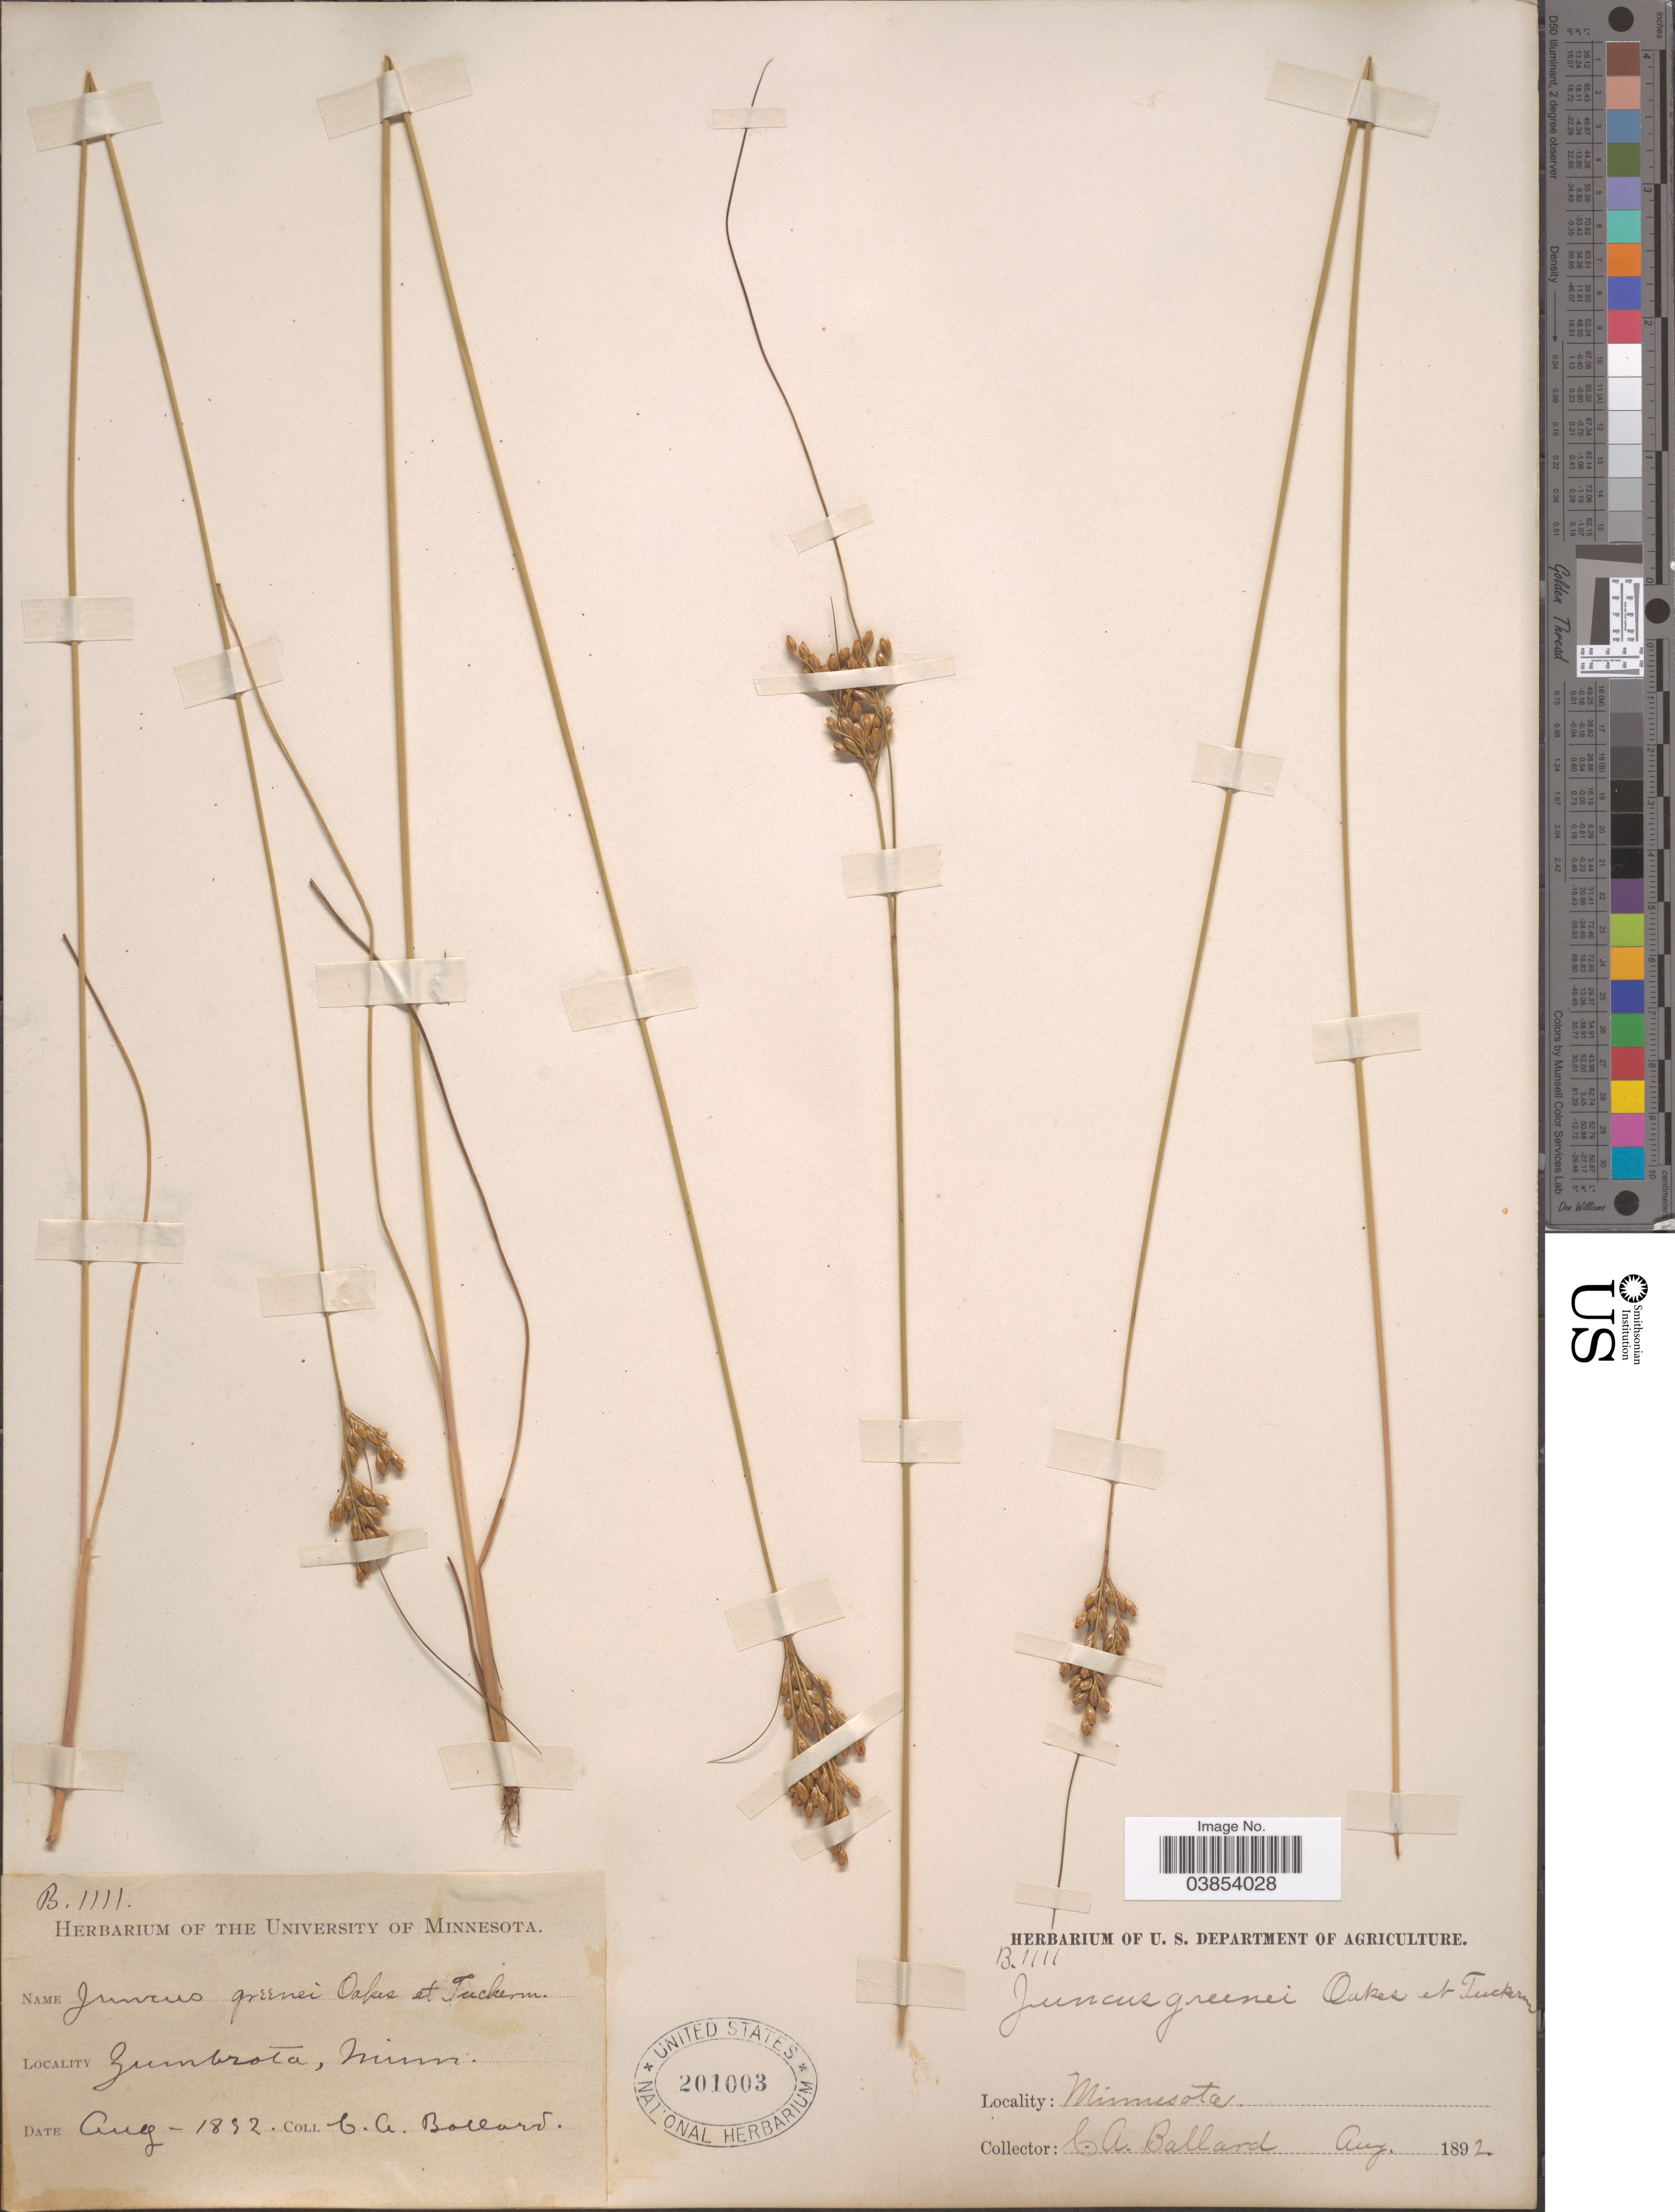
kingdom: Plantae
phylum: Tracheophyta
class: Liliopsida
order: Poales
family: Juncaceae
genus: Juncus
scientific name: Juncus greenei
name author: Oakes & Tuck.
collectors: C. A. Ballard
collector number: B1111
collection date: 1892-08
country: United States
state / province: Minnesota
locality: Zumbrota.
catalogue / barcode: US 201003